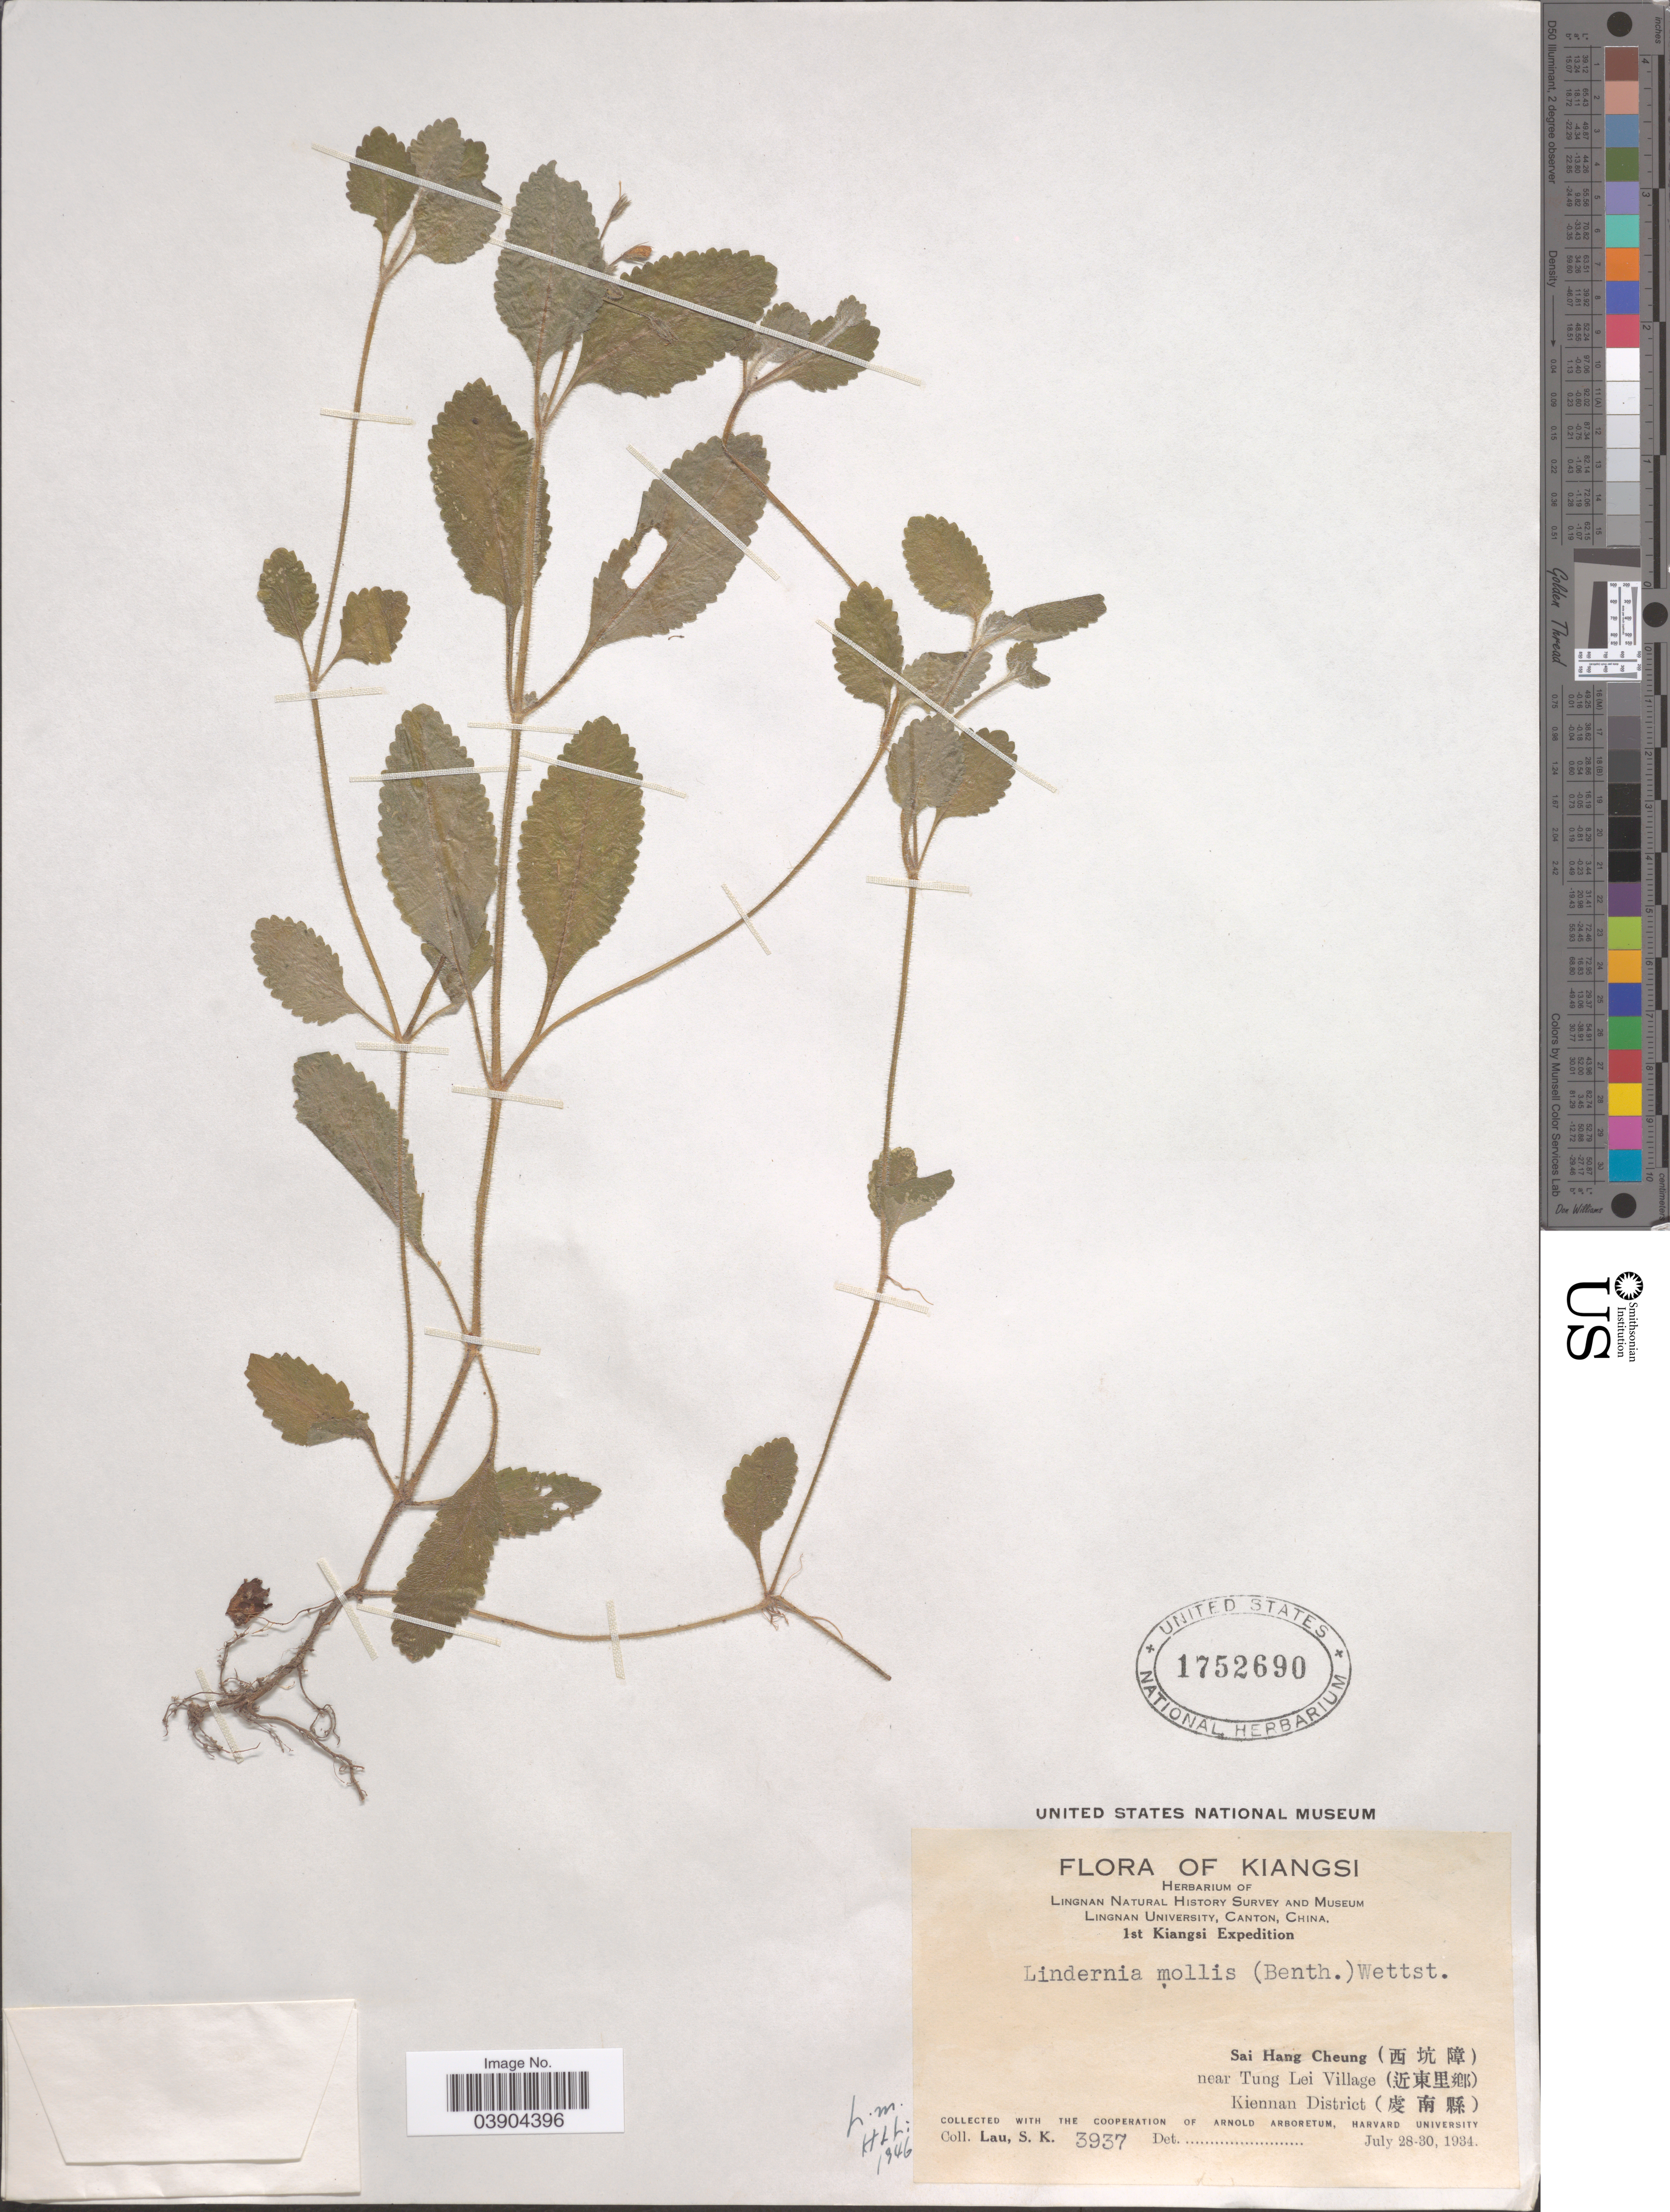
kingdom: Plantae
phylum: Tracheophyta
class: Magnoliopsida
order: Lamiales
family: Linderniaceae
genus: Lindernia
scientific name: Lindernia mollis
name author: (Benth.) Wettst.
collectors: S. K. Lau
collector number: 3937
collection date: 1934-07-28/1934-07-30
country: China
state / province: Jiangxi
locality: Sai Hang Cheung (X) near Tung Lei Village (X) Kiennan District (X).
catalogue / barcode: US 1752690